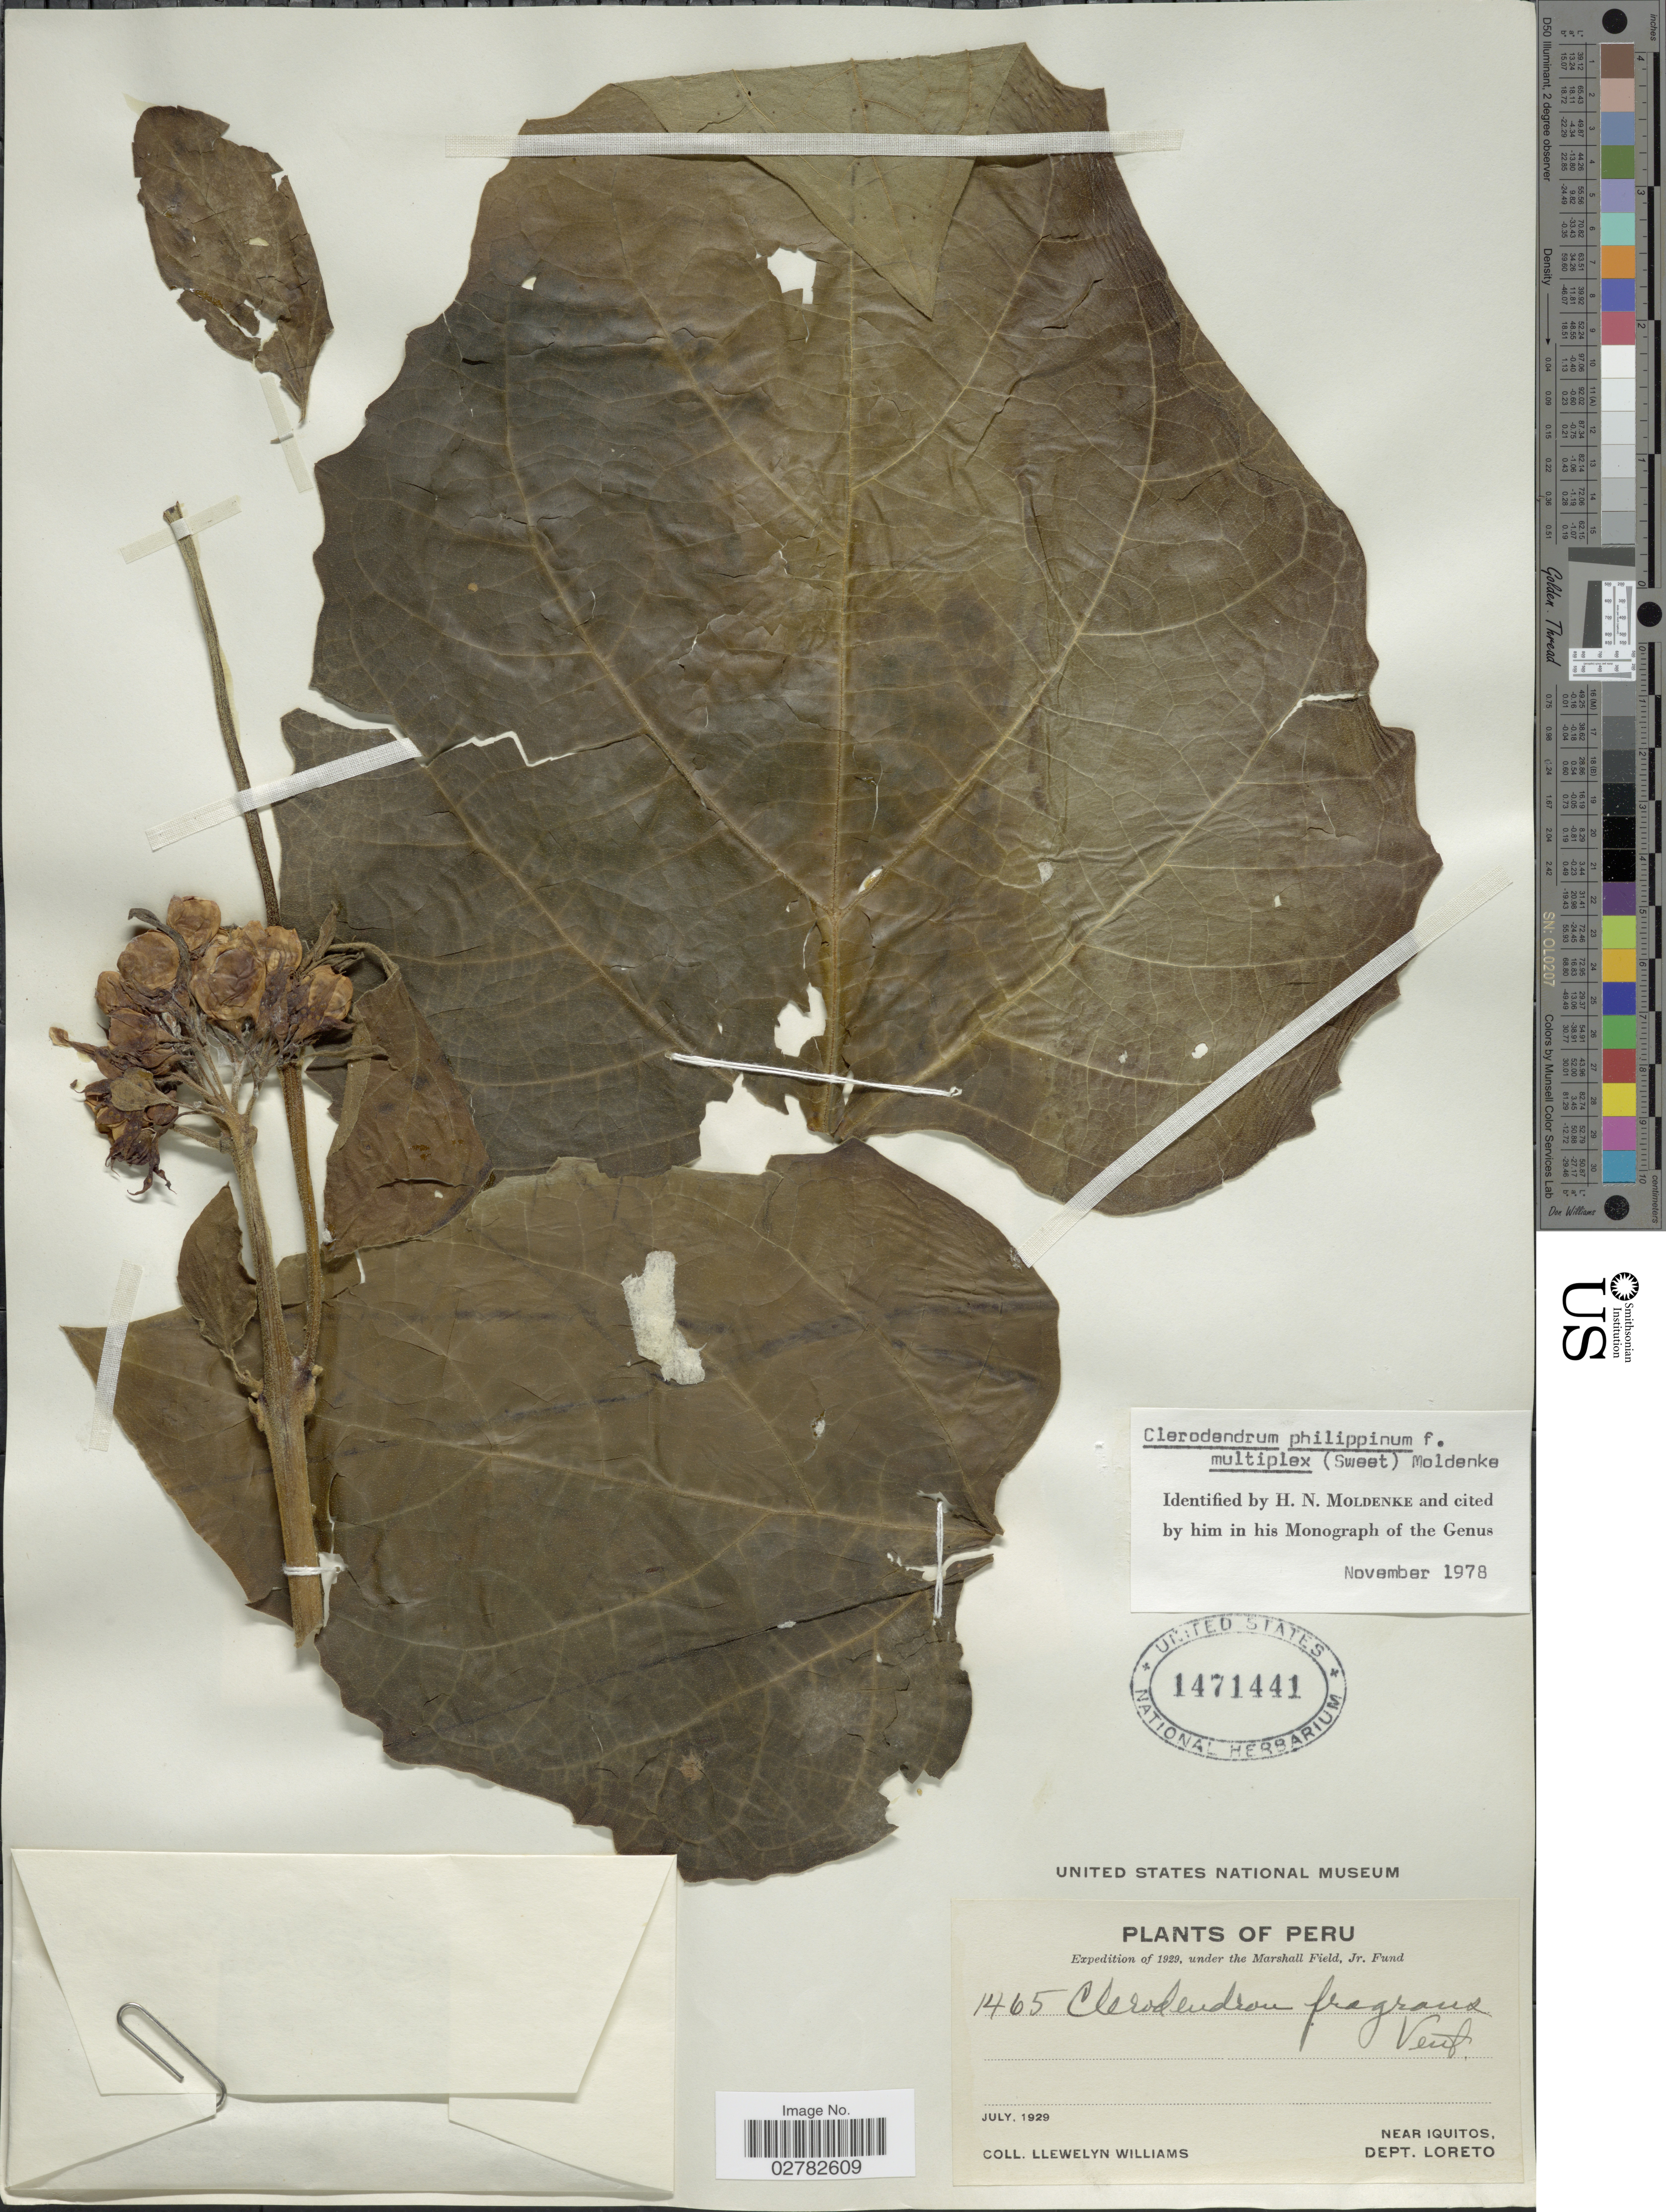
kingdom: Plantae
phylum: Tracheophyta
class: Magnoliopsida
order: Lamiales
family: Lamiaceae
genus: Clerodendrum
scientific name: Clerodendrum philippinum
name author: Schauer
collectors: Ll. Williams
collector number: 1465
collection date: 1929-07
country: Peru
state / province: Loreto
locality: Near Iquitos, Dept. Loreto.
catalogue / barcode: US 1471441